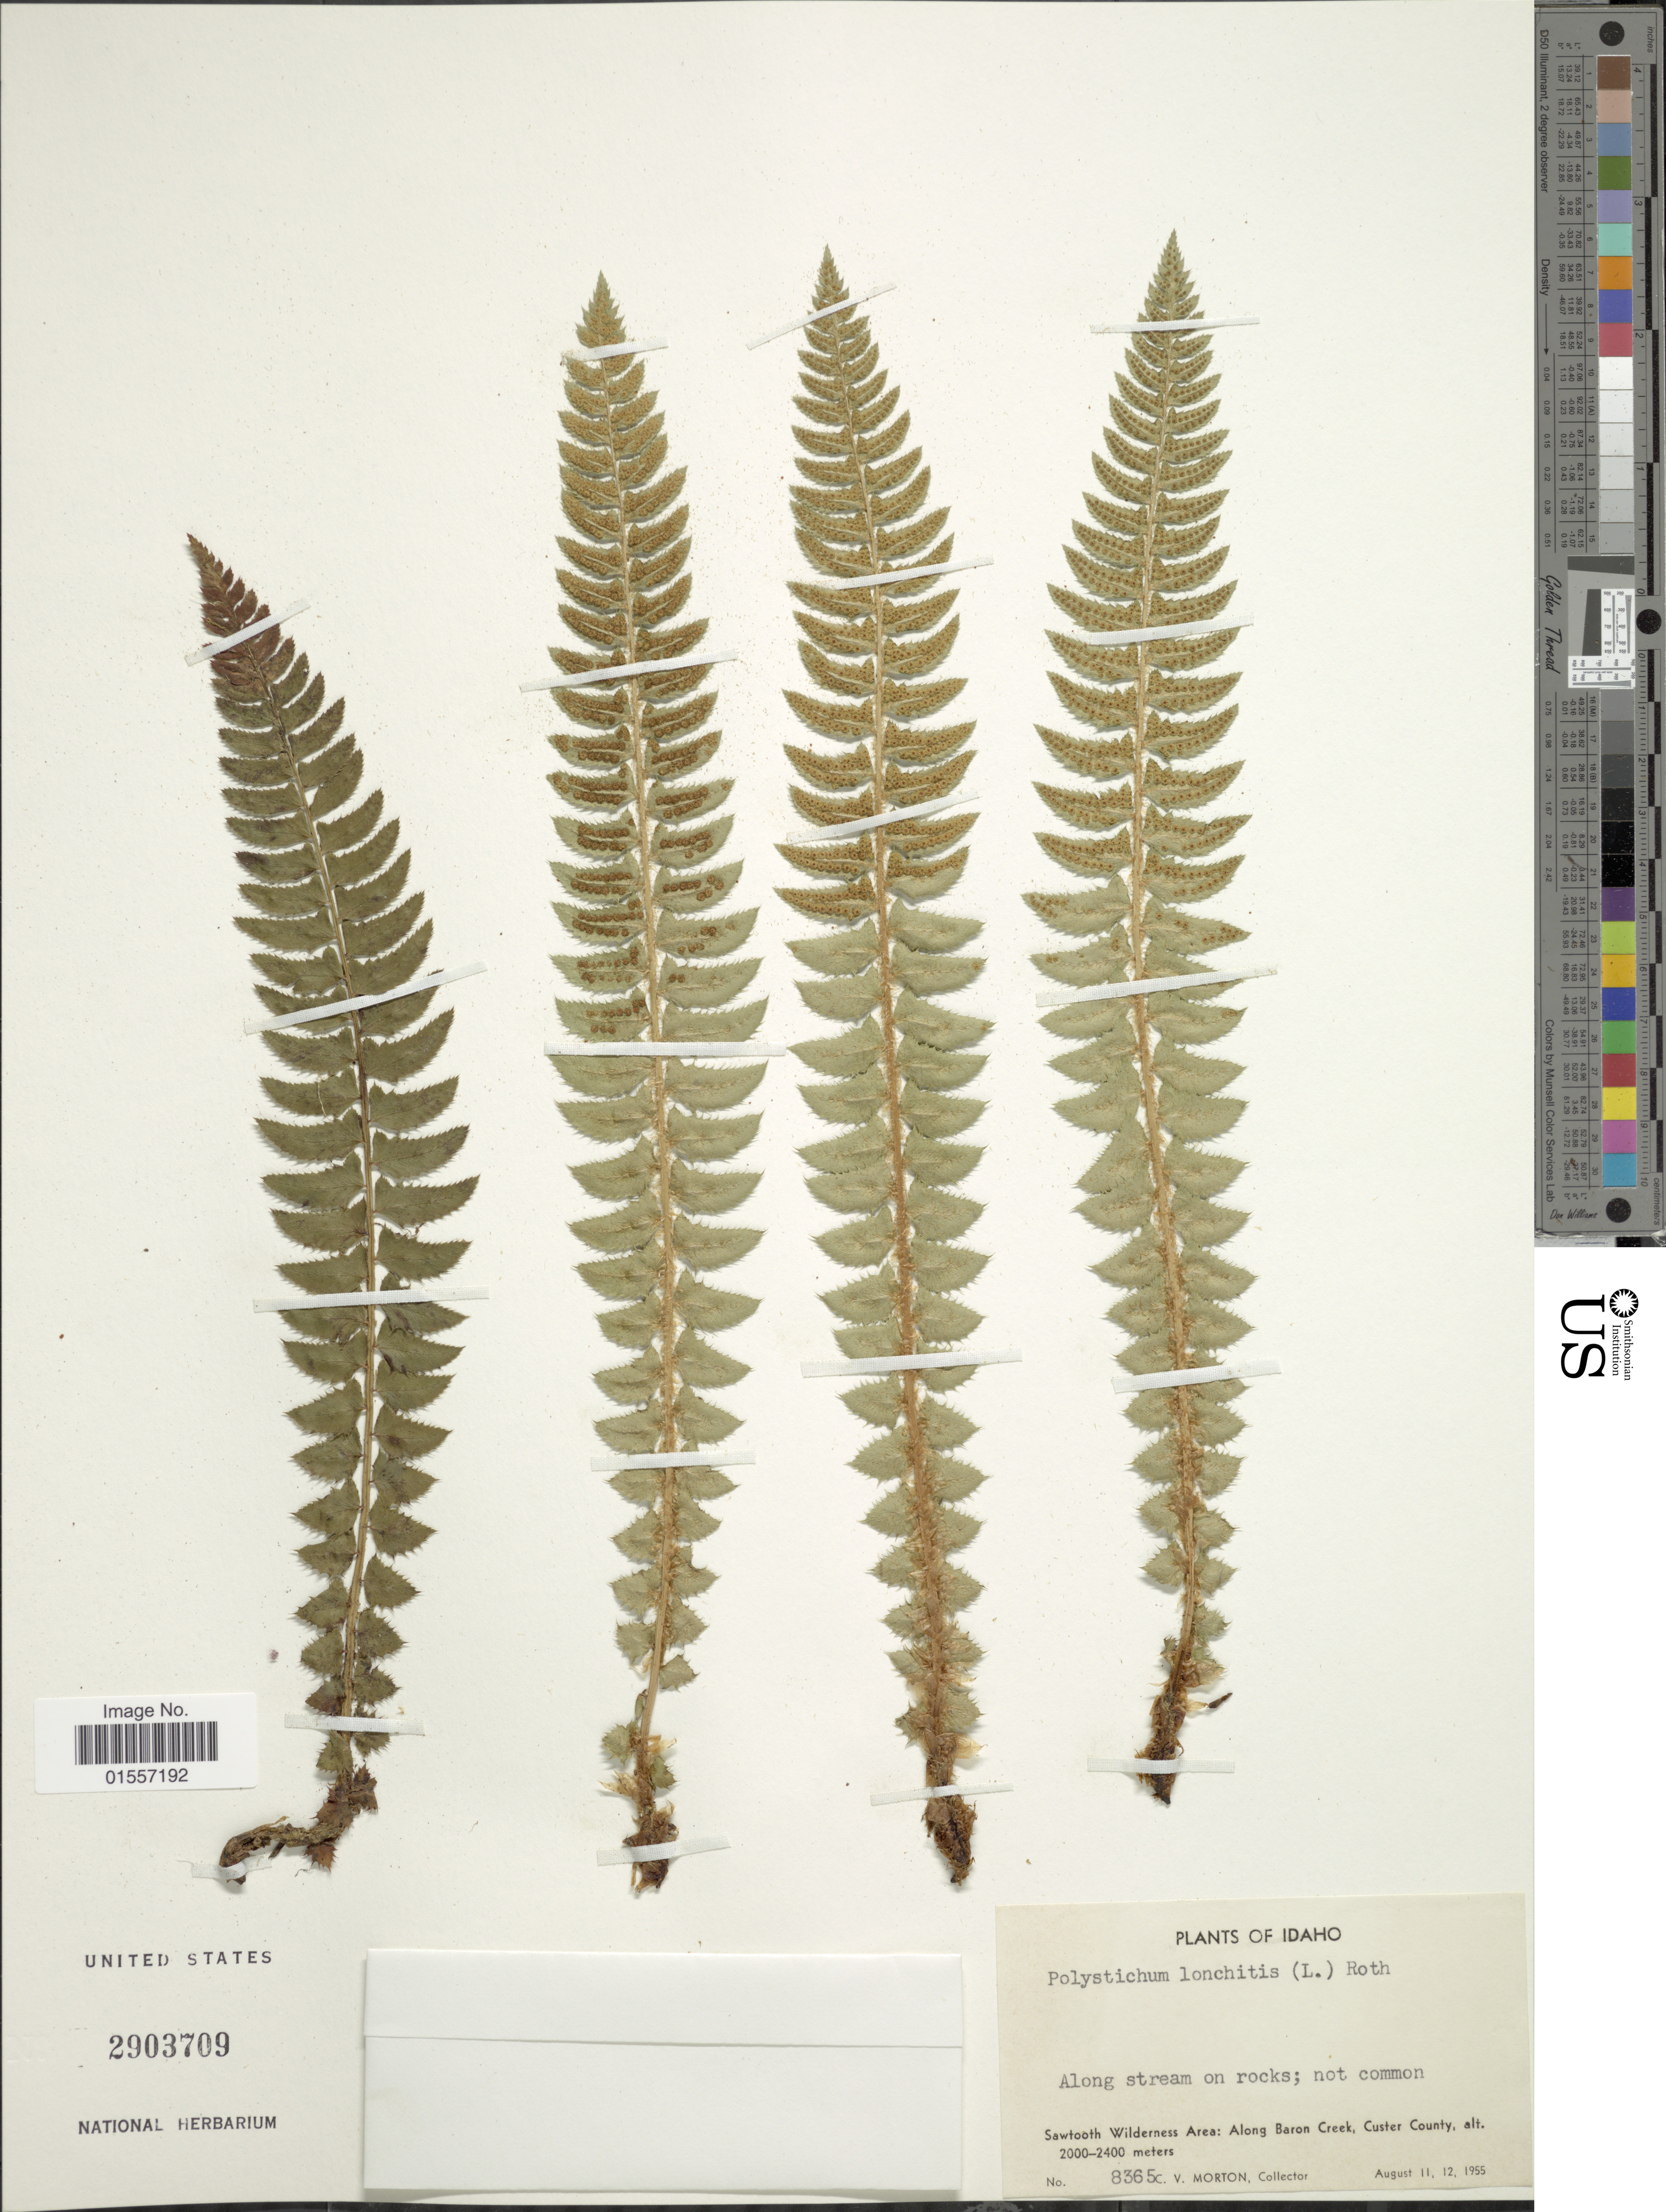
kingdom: Plantae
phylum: Tracheophyta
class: Polypodiopsida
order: Polypodiales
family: Dryopteridaceae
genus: Polystichum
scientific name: Polystichum lonchitis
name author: (Roth) L.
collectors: C. V. Morton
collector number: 8365c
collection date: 1955-08-11/1955-08-12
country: United States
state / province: Idaho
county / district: Custer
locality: Along stream on rocks; not common, Sawtooth Wilderness Area: Along Baron Creek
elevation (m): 2000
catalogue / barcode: US 2903709